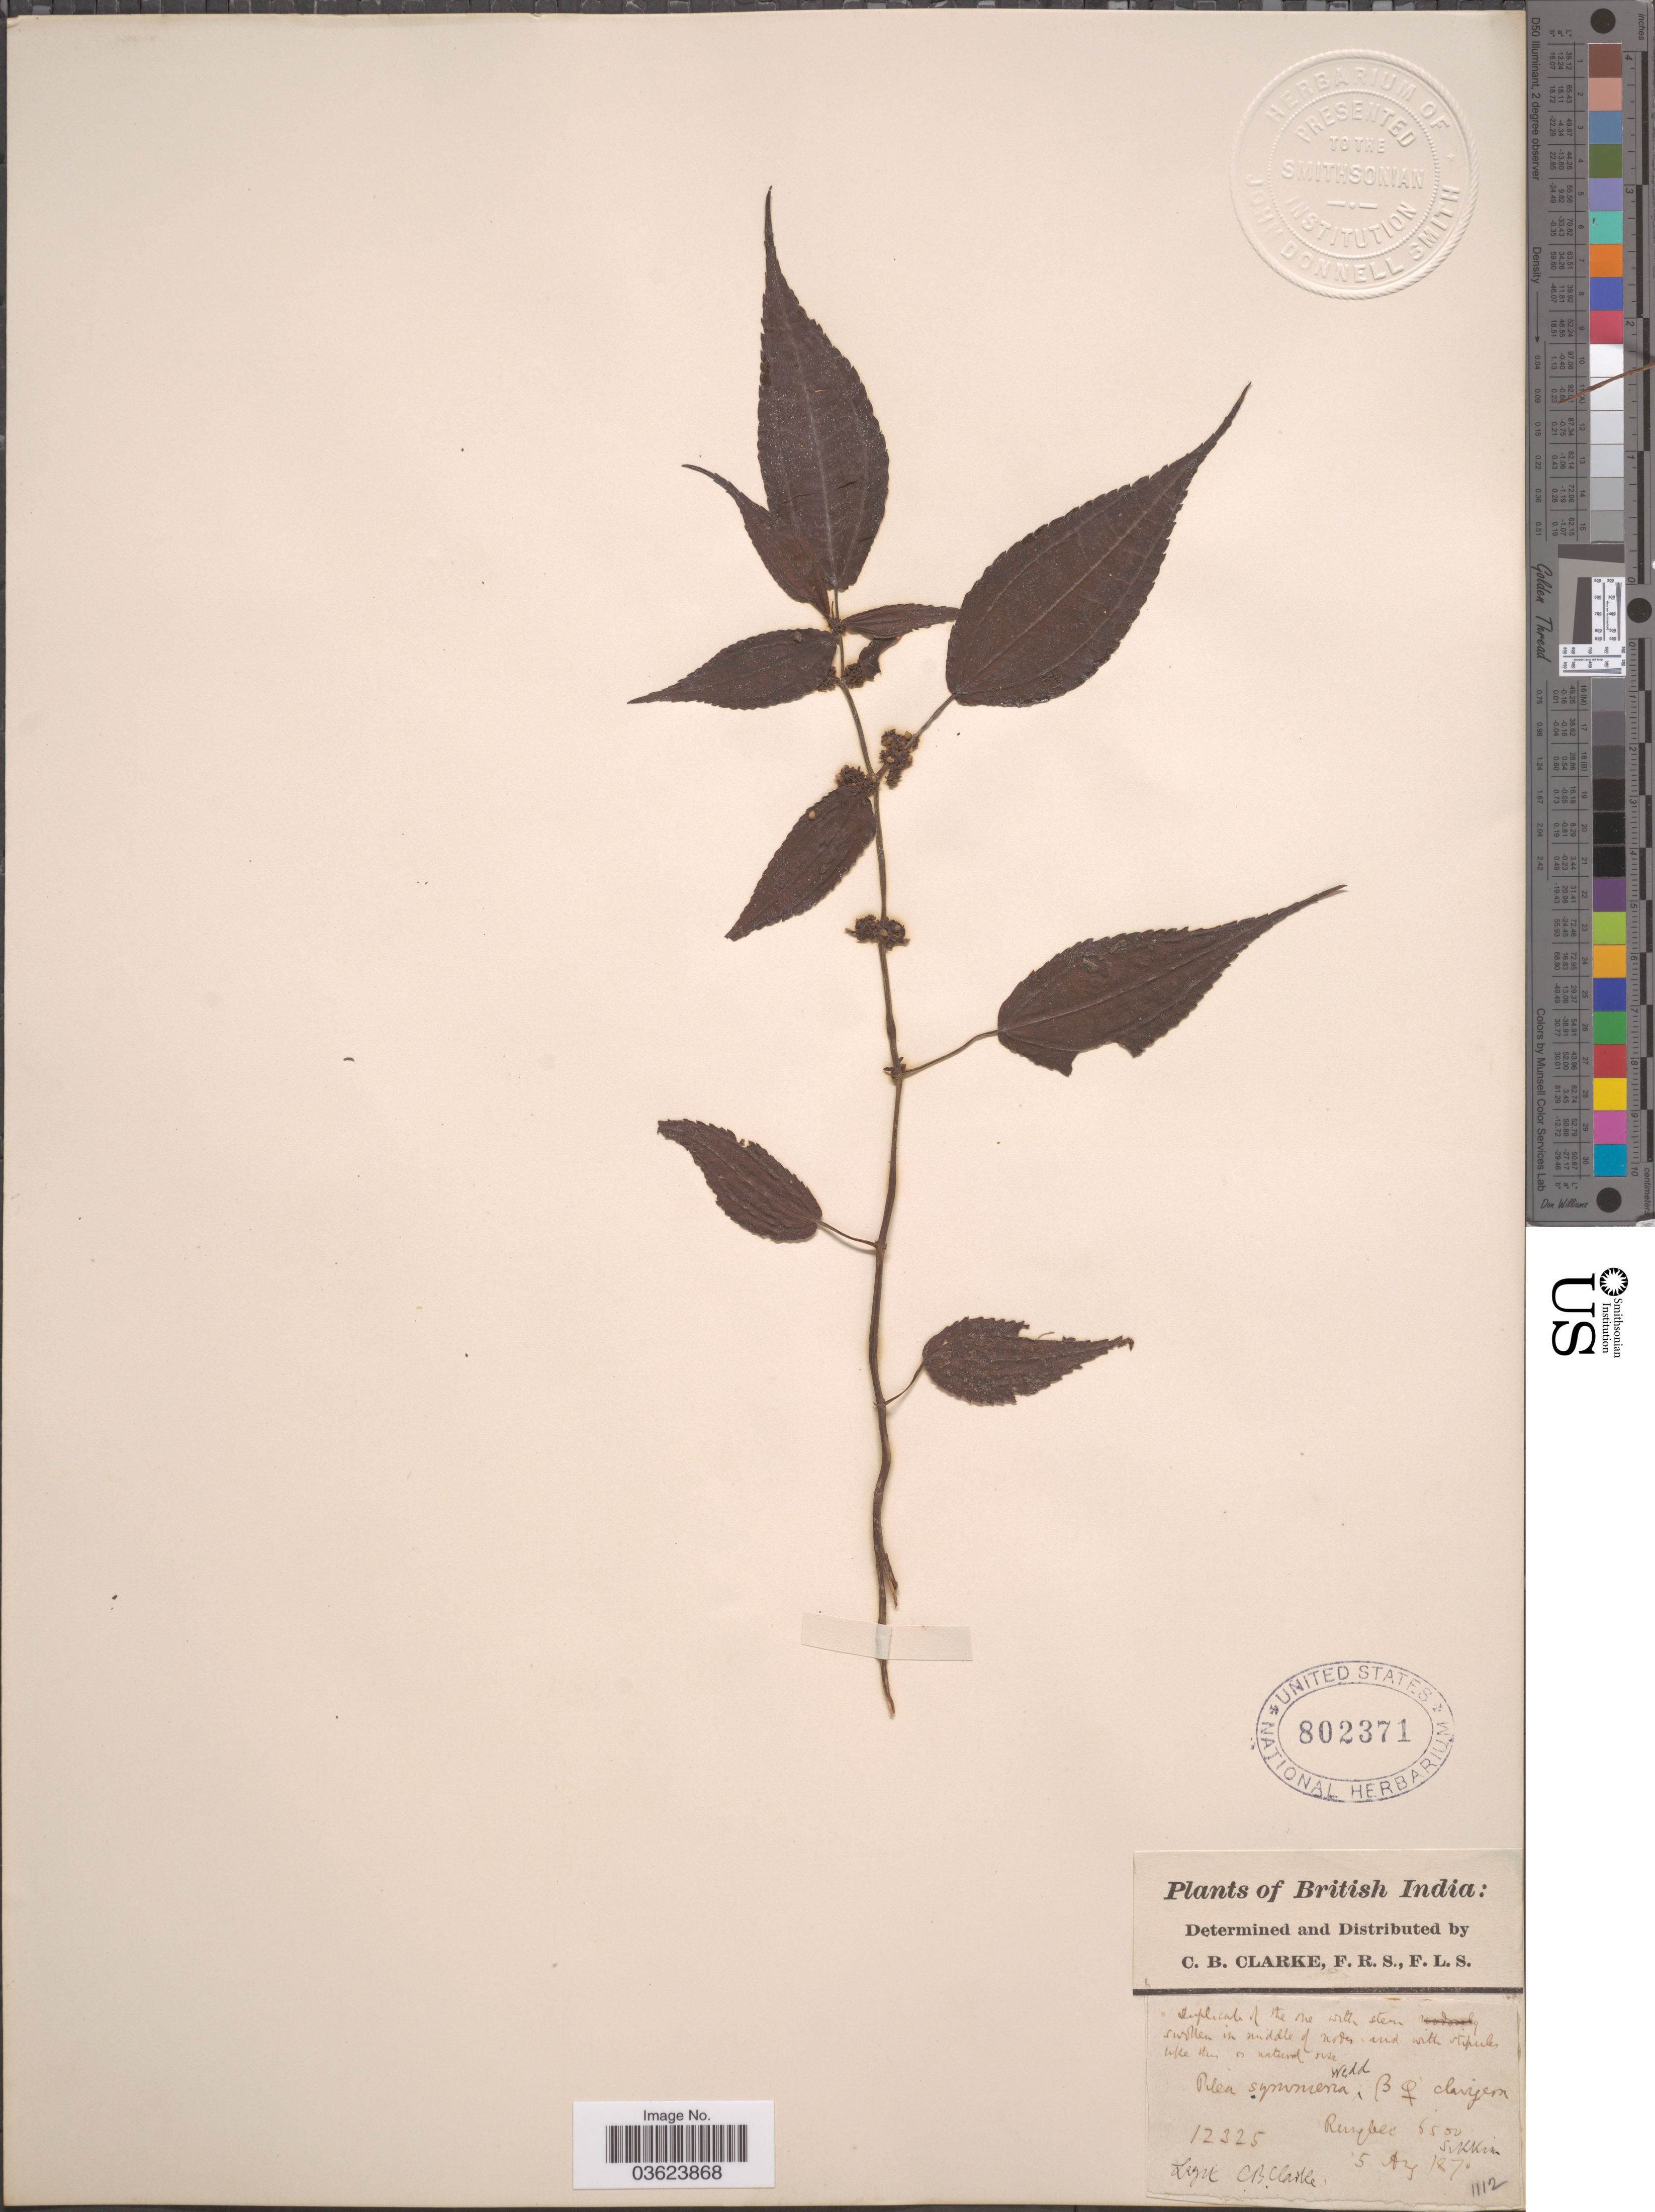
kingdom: Plantae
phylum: Tracheophyta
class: Magnoliopsida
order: Rosales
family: Urticaceae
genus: Pilea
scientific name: Pilea symmeria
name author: Wedd.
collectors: C. B. Clarke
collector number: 12325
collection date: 1870-08-05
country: India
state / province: Sikkim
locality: British India. Rungbee.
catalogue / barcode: US 802371